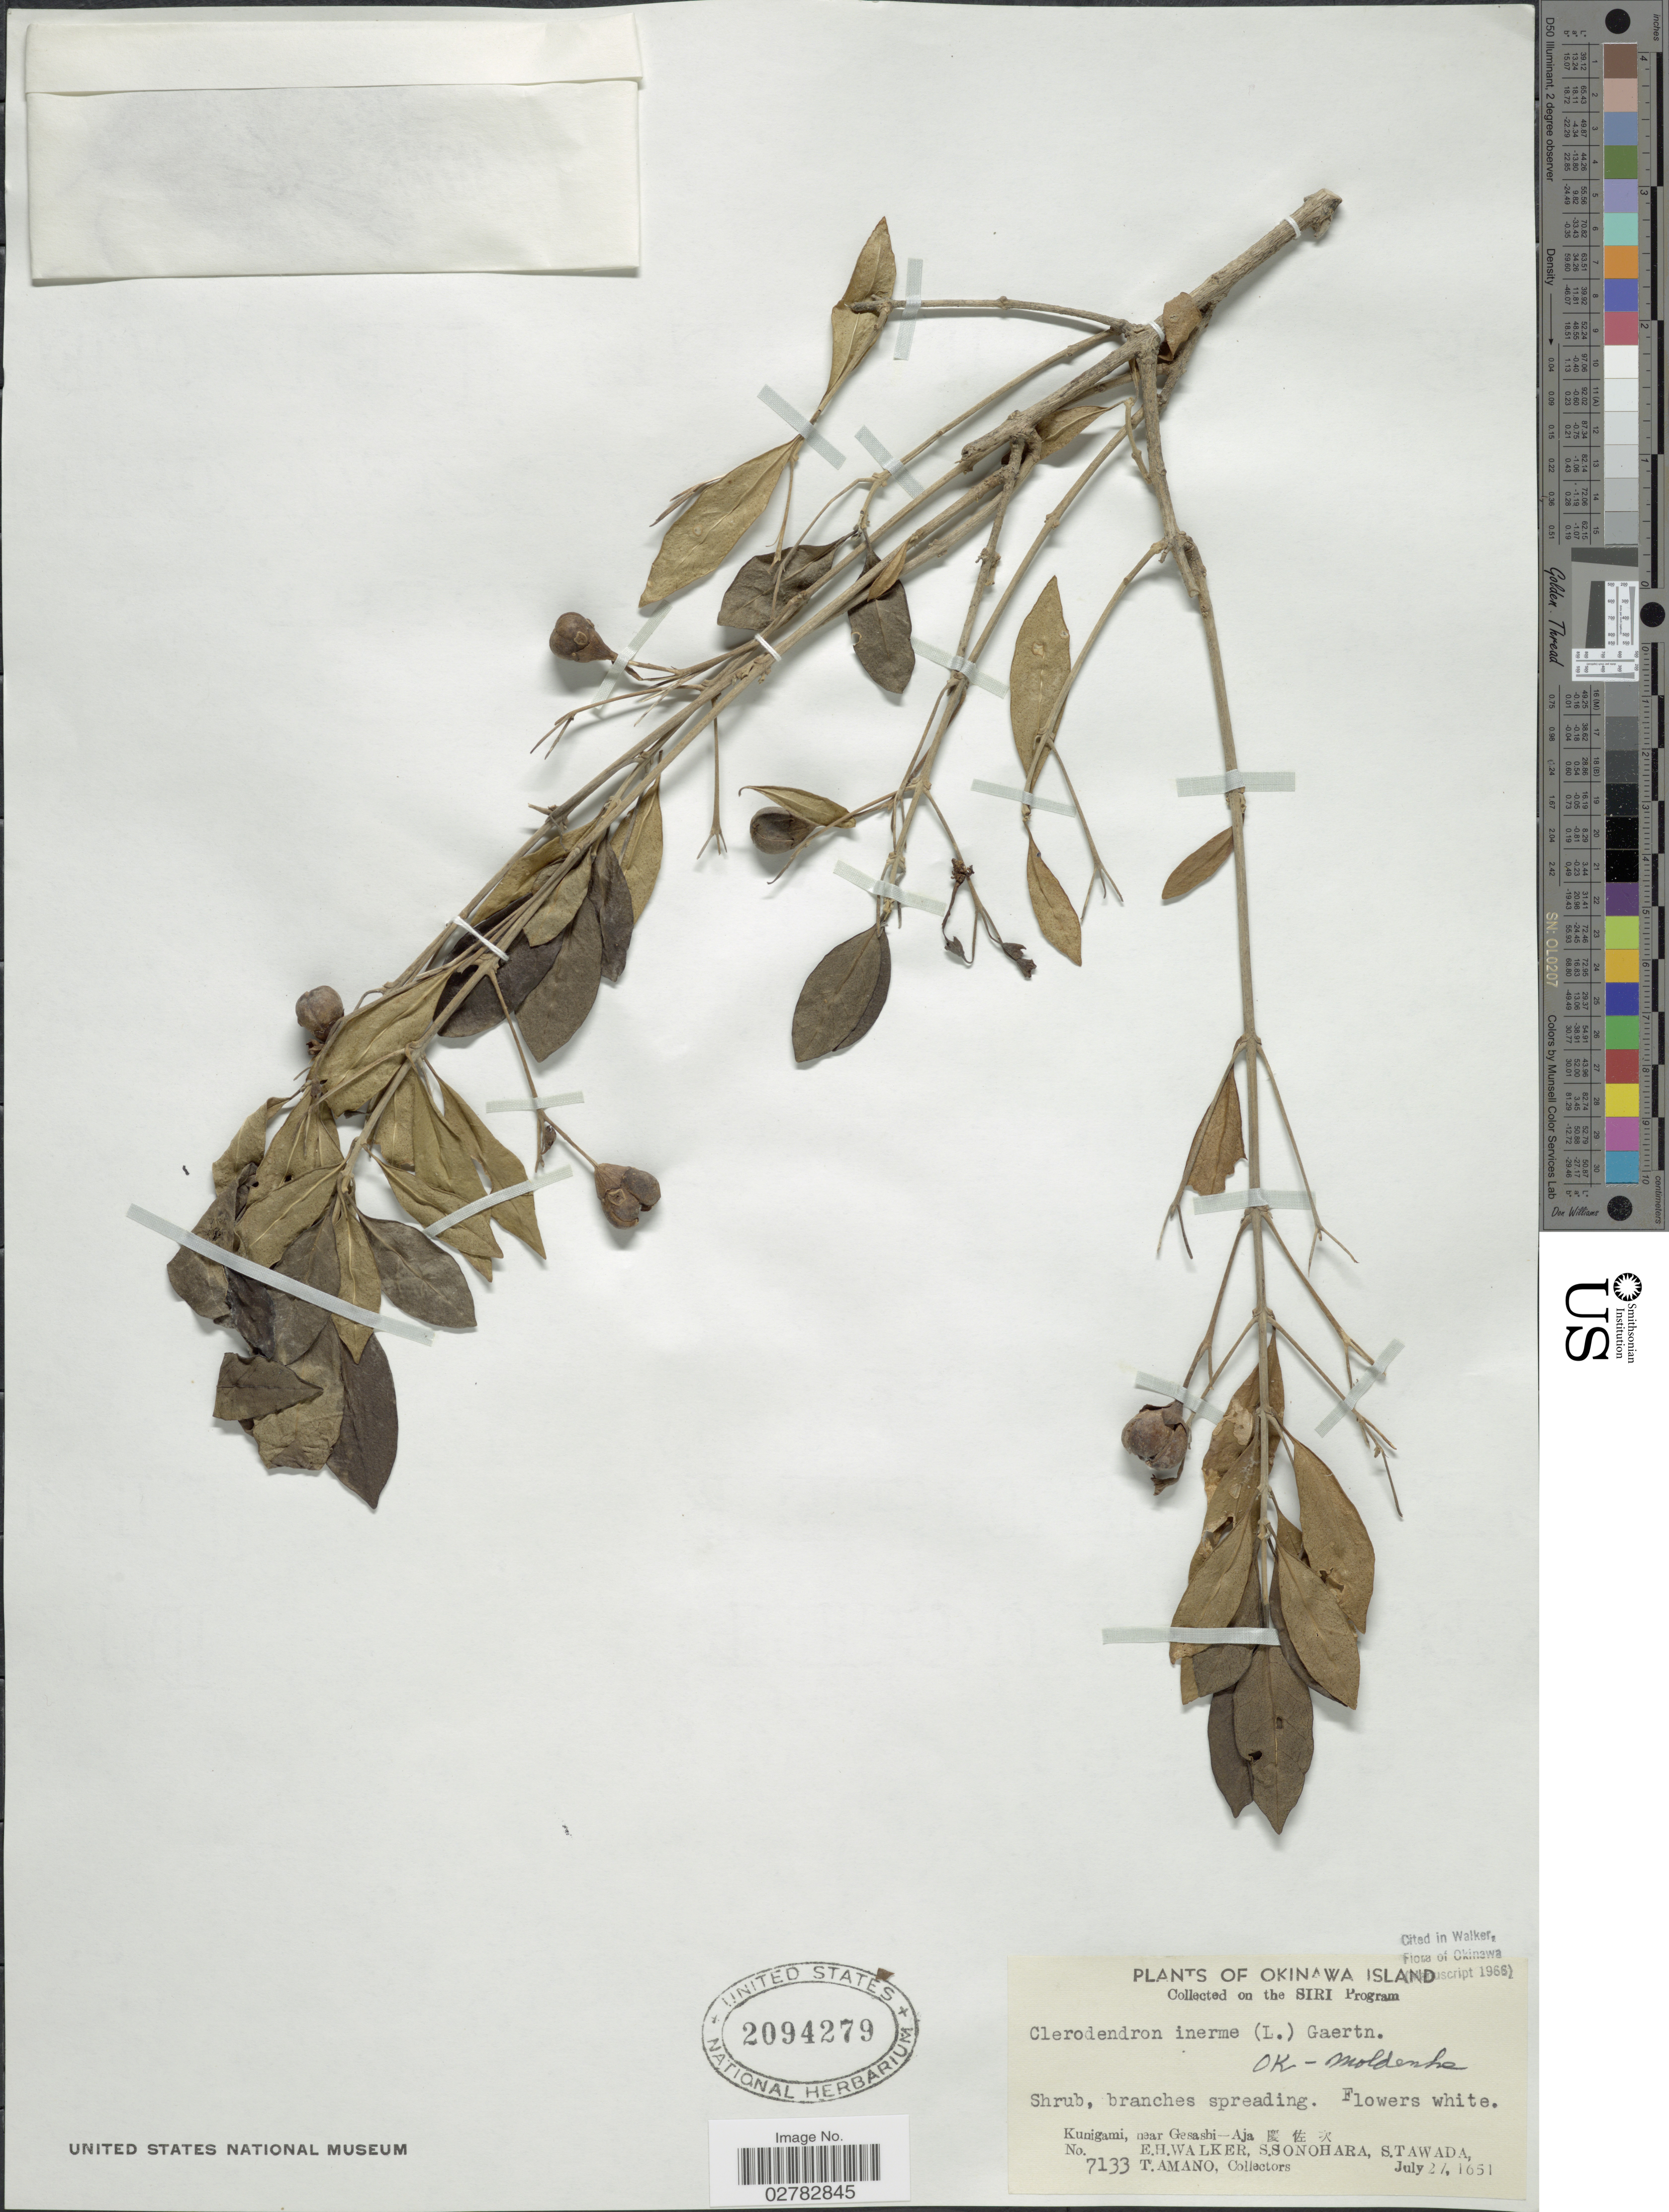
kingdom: Plantae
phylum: Tracheophyta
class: Magnoliopsida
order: Lamiales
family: Lamiaceae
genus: Clerodendrum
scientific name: Clerodendrum inerme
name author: (L.) Gaertn.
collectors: E. H. Walker, S. Sonohara, S. Tawada & T. Amano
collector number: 7133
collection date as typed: Transcribed d/m/y: 27/7/1651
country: Japan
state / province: Okinawa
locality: Okinawa Island. Kunigami, near Gesashi-Aja X.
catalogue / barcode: US 2094279